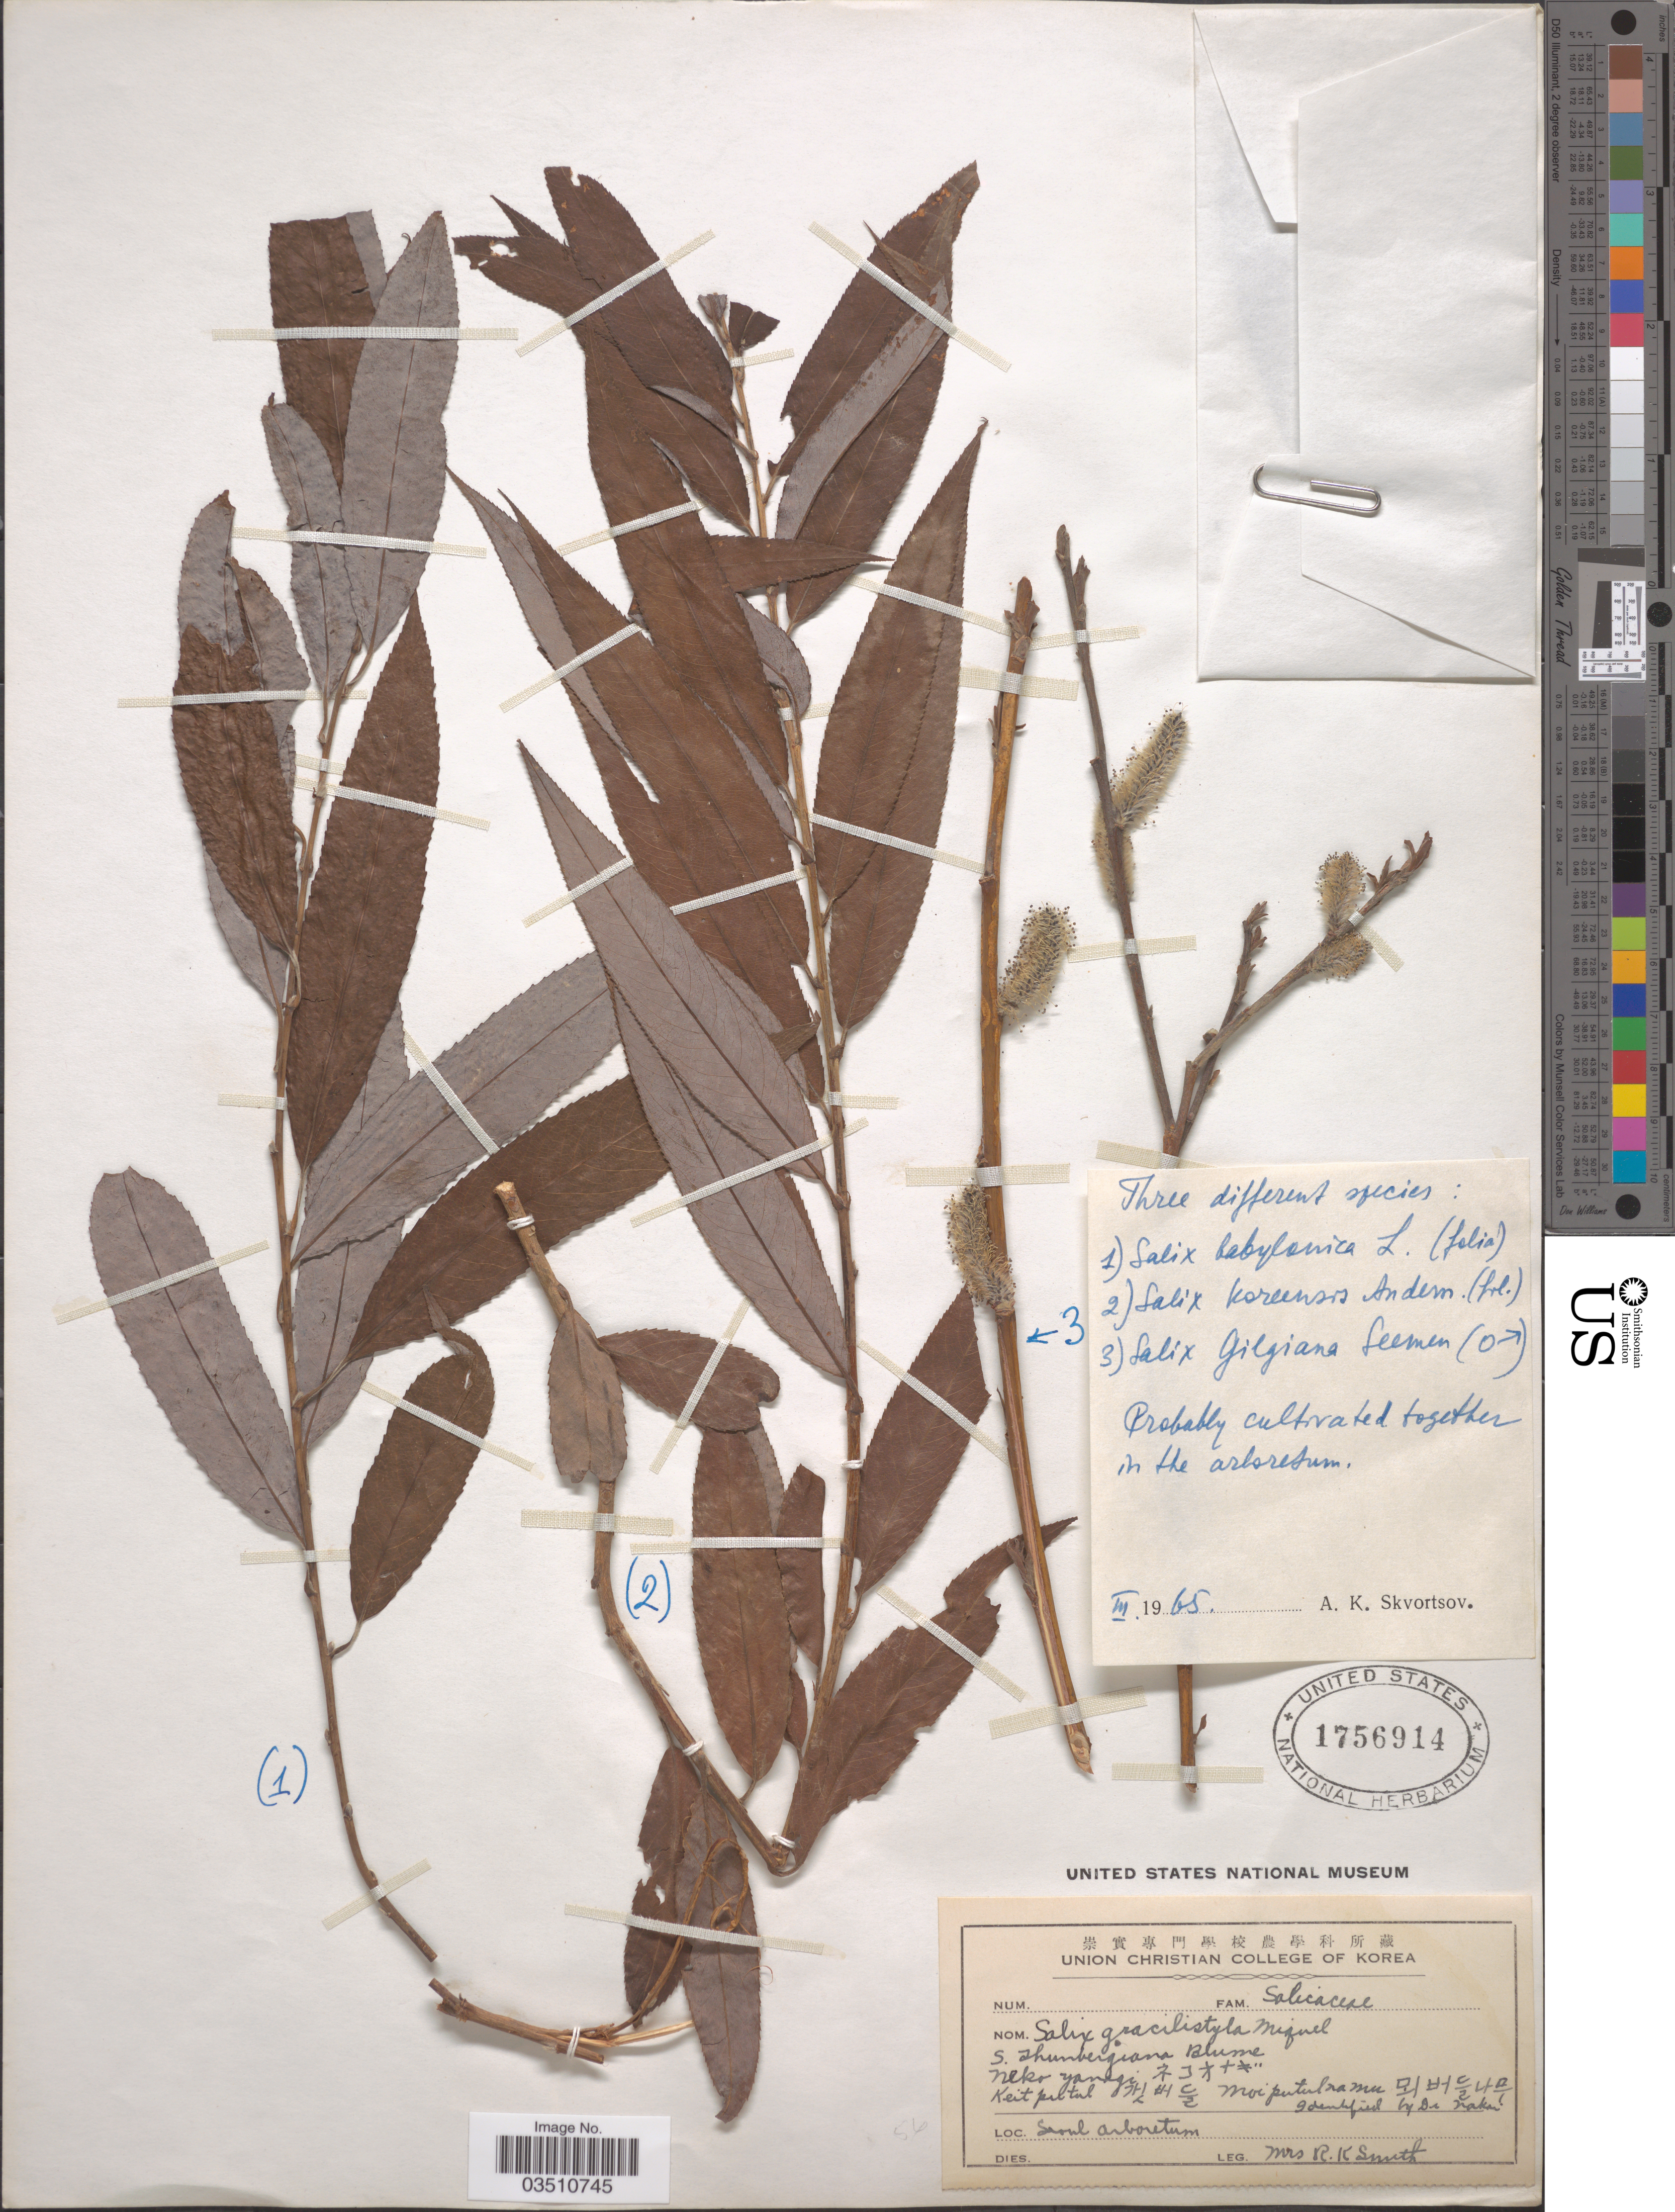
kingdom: Plantae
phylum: Tracheophyta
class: Magnoliopsida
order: Malpighiales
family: Salicaceae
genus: Salix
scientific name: Salix gilgiana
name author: Seemen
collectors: Mrs. R. K. Smith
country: North Korea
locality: Seoul arboretum.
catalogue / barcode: US 1756914